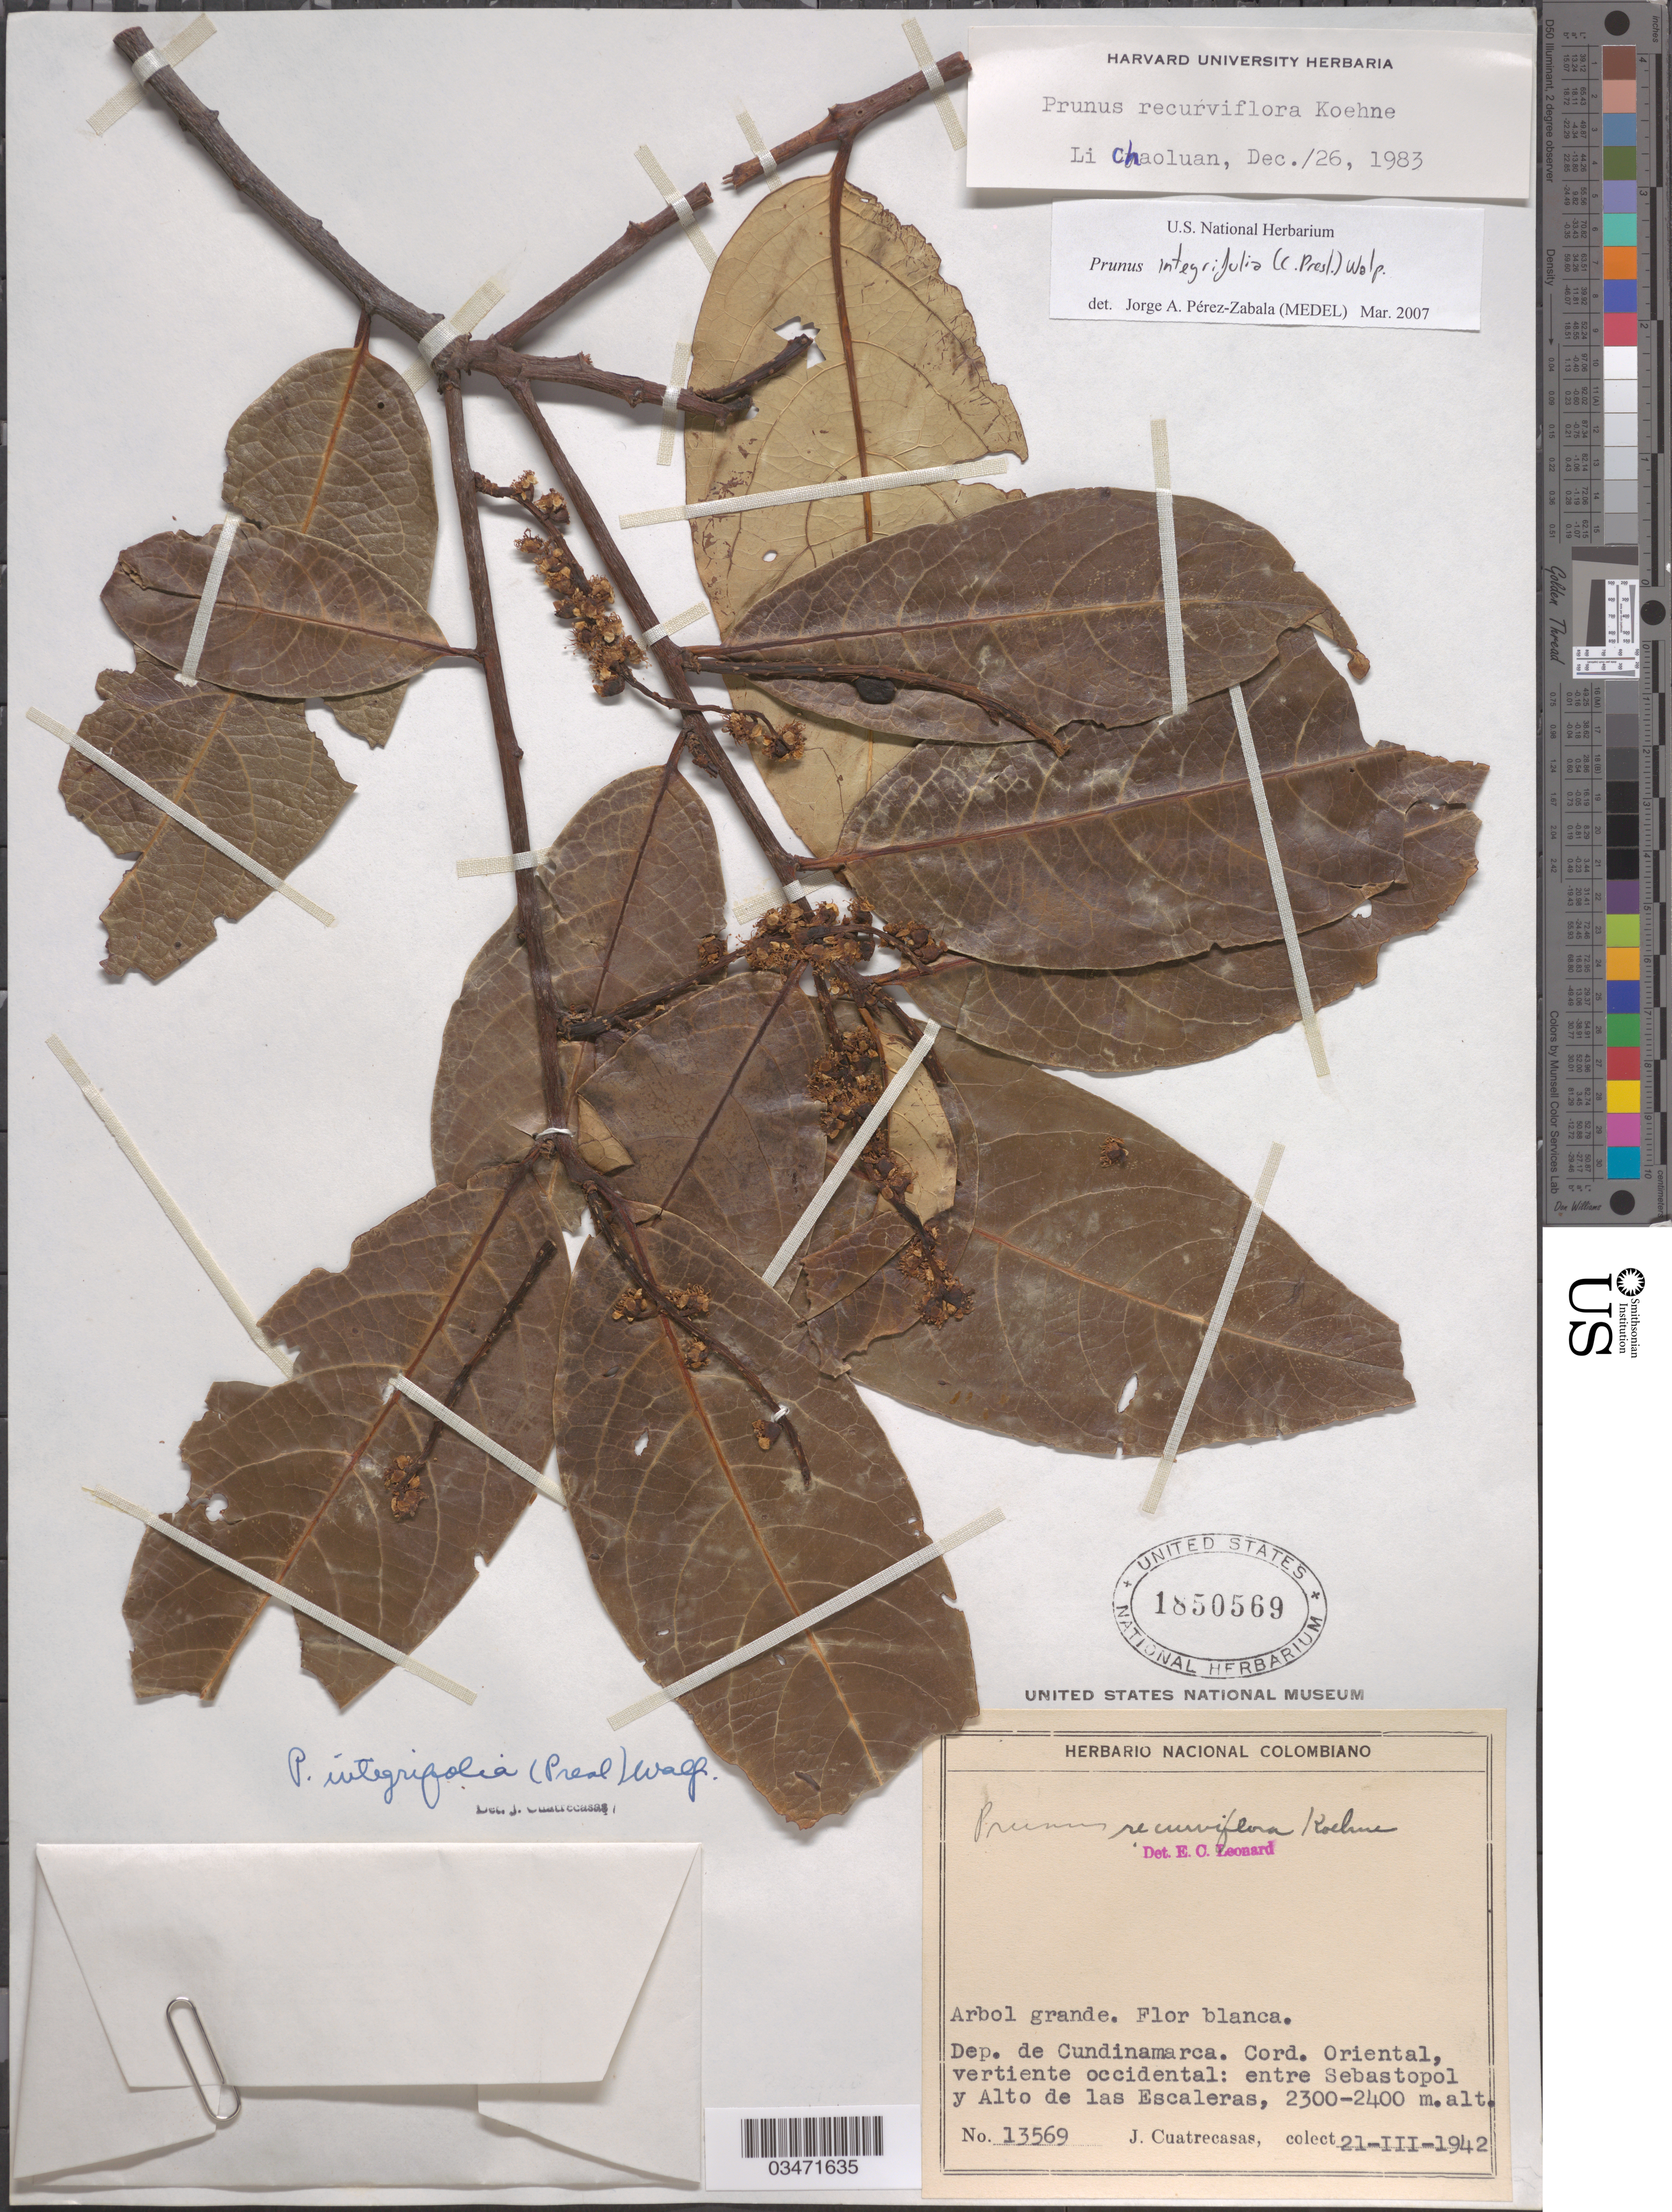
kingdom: Plantae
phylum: Tracheophyta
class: Magnoliopsida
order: Rosales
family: Rosaceae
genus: Prunus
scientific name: Prunus integrifolia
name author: (C. Presl) Walp.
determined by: Pérez-Zabala, Jorge A.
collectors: J. Cuatrecasas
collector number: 13569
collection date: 1942-03-21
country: Colombia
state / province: Cundinamarca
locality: Cord. Oriental, vertiente occidental; entre Sebastopol y alto de las Escaleras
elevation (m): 2300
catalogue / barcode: US 1850569